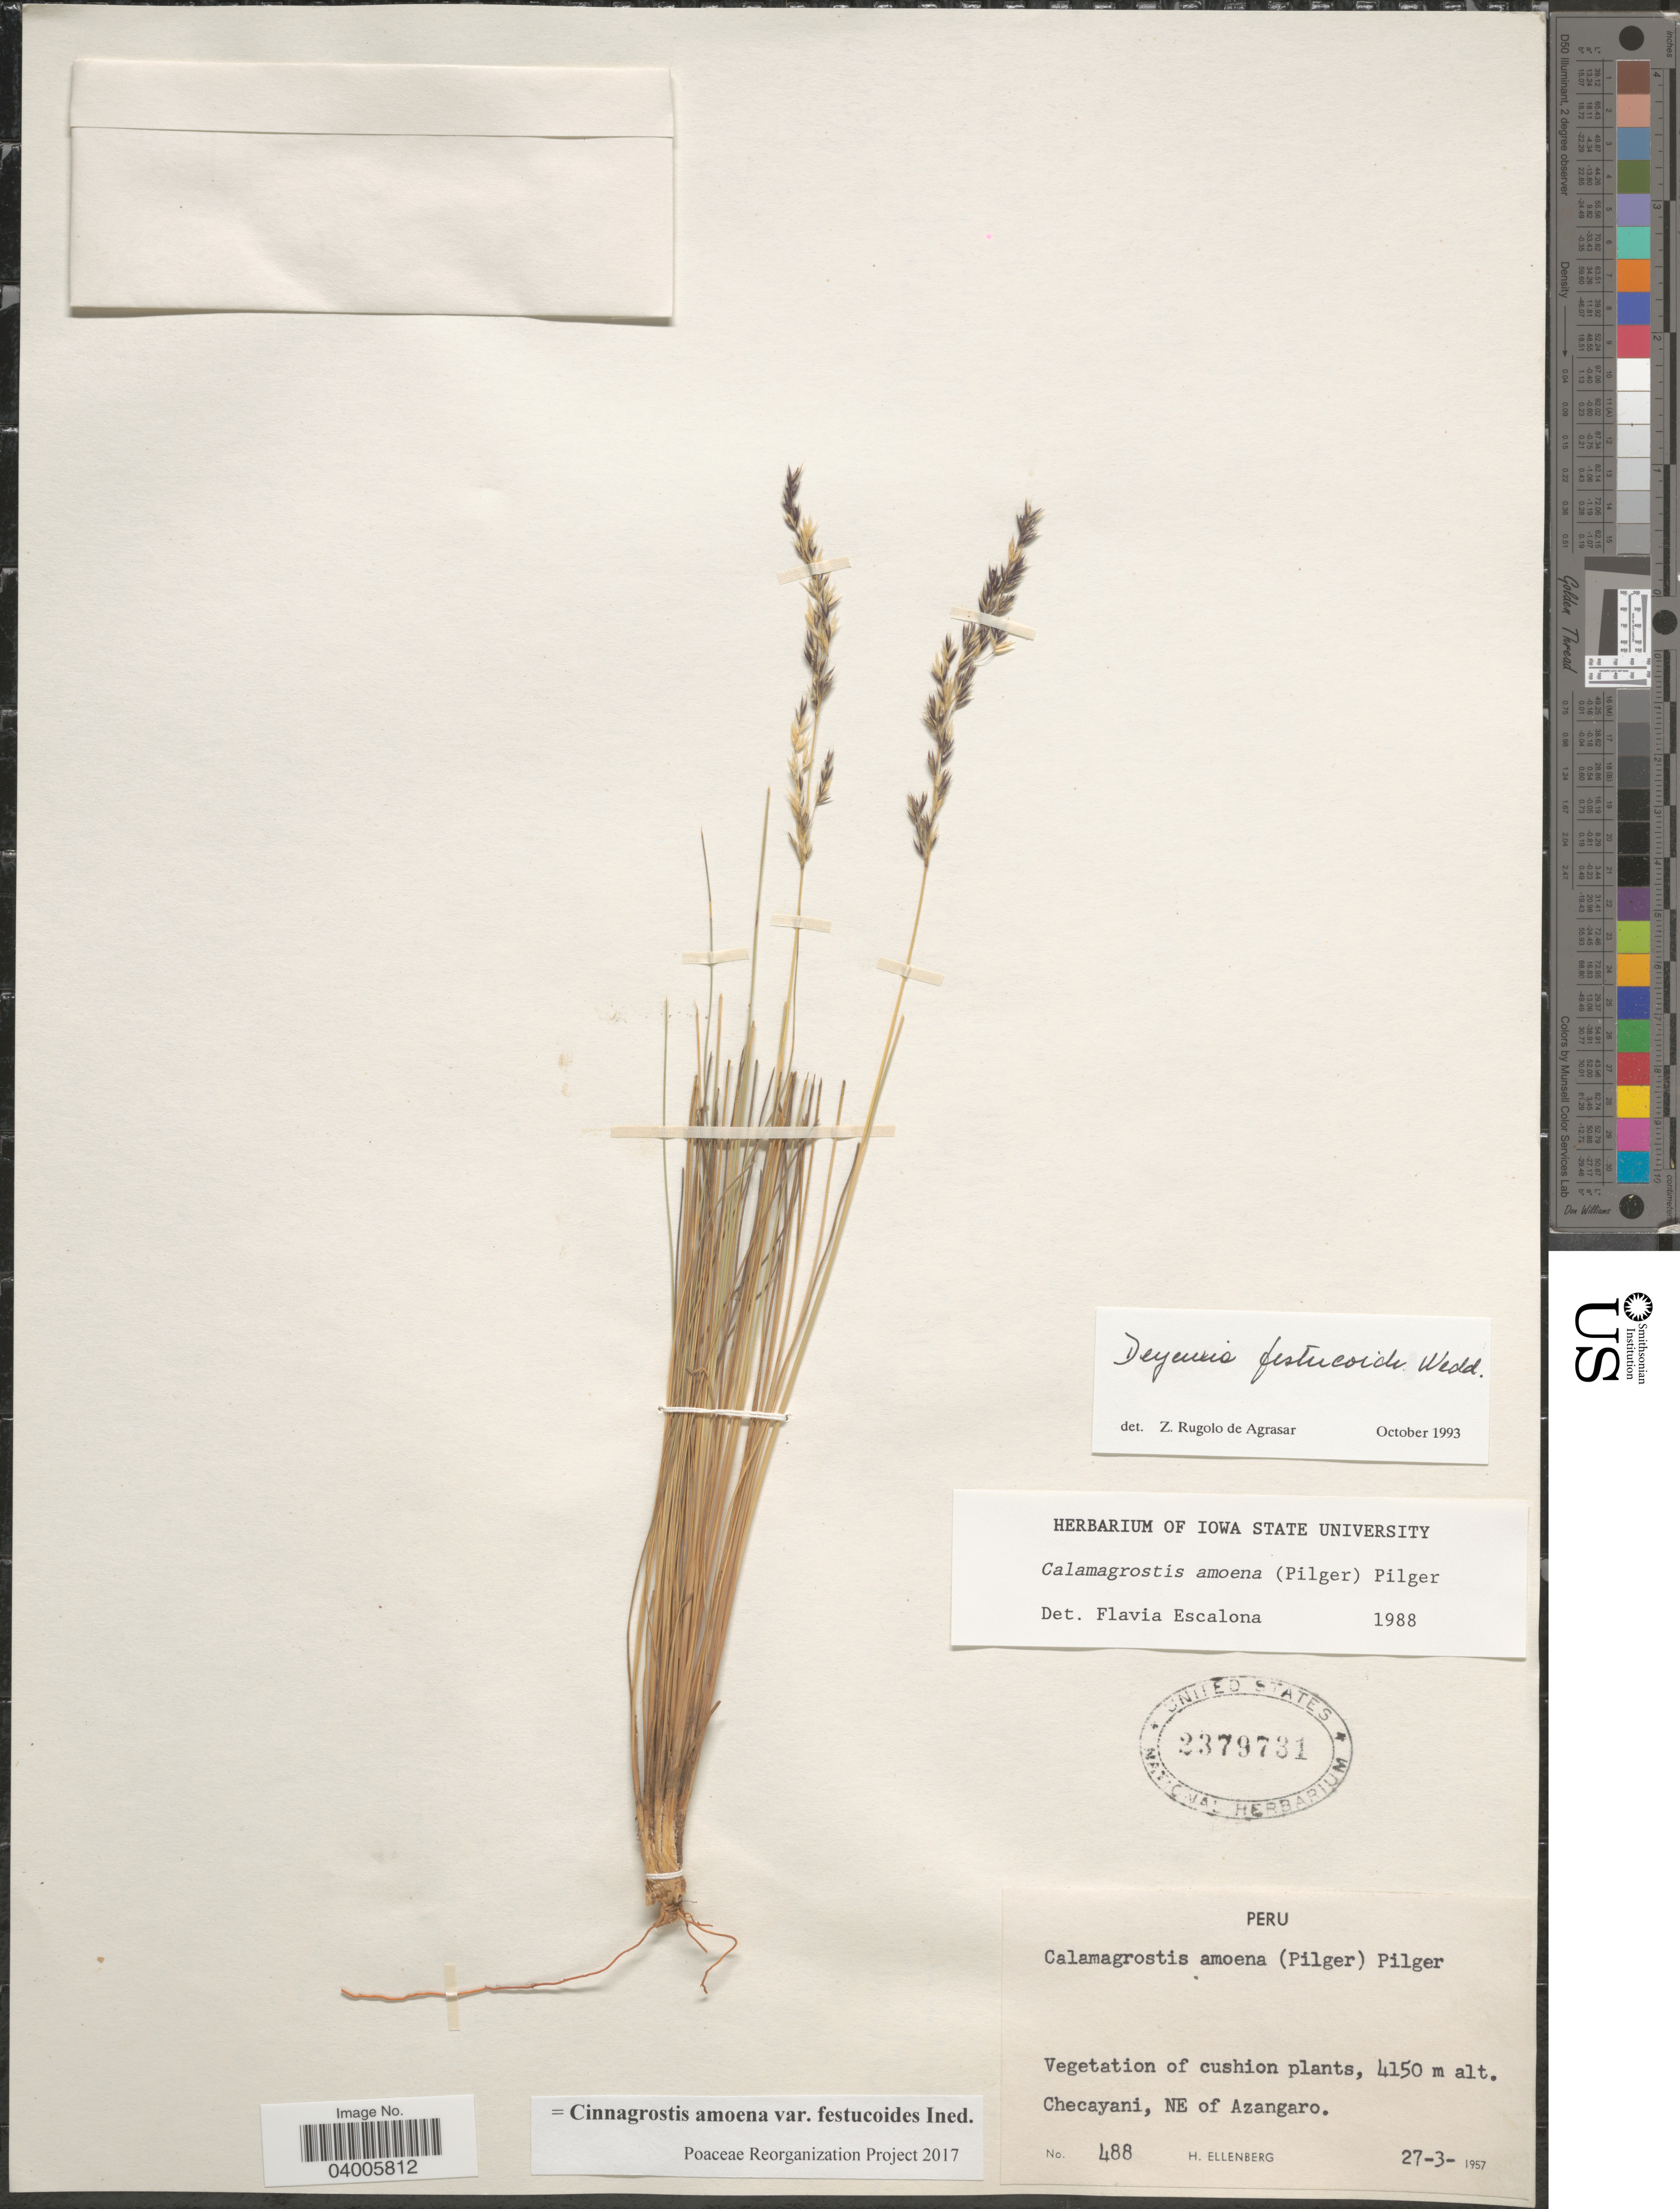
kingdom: Plantae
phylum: Tracheophyta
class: Liliopsida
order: Poales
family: Poaceae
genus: Cinnagrostis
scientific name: Cinnagrostis filifolia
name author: (Wedd.) P.M. Peterson et al.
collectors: H. Ellenberg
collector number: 488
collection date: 1957-03-27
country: Peru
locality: Checayani, NE of Azangaro.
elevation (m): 4150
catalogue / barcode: US 2379731